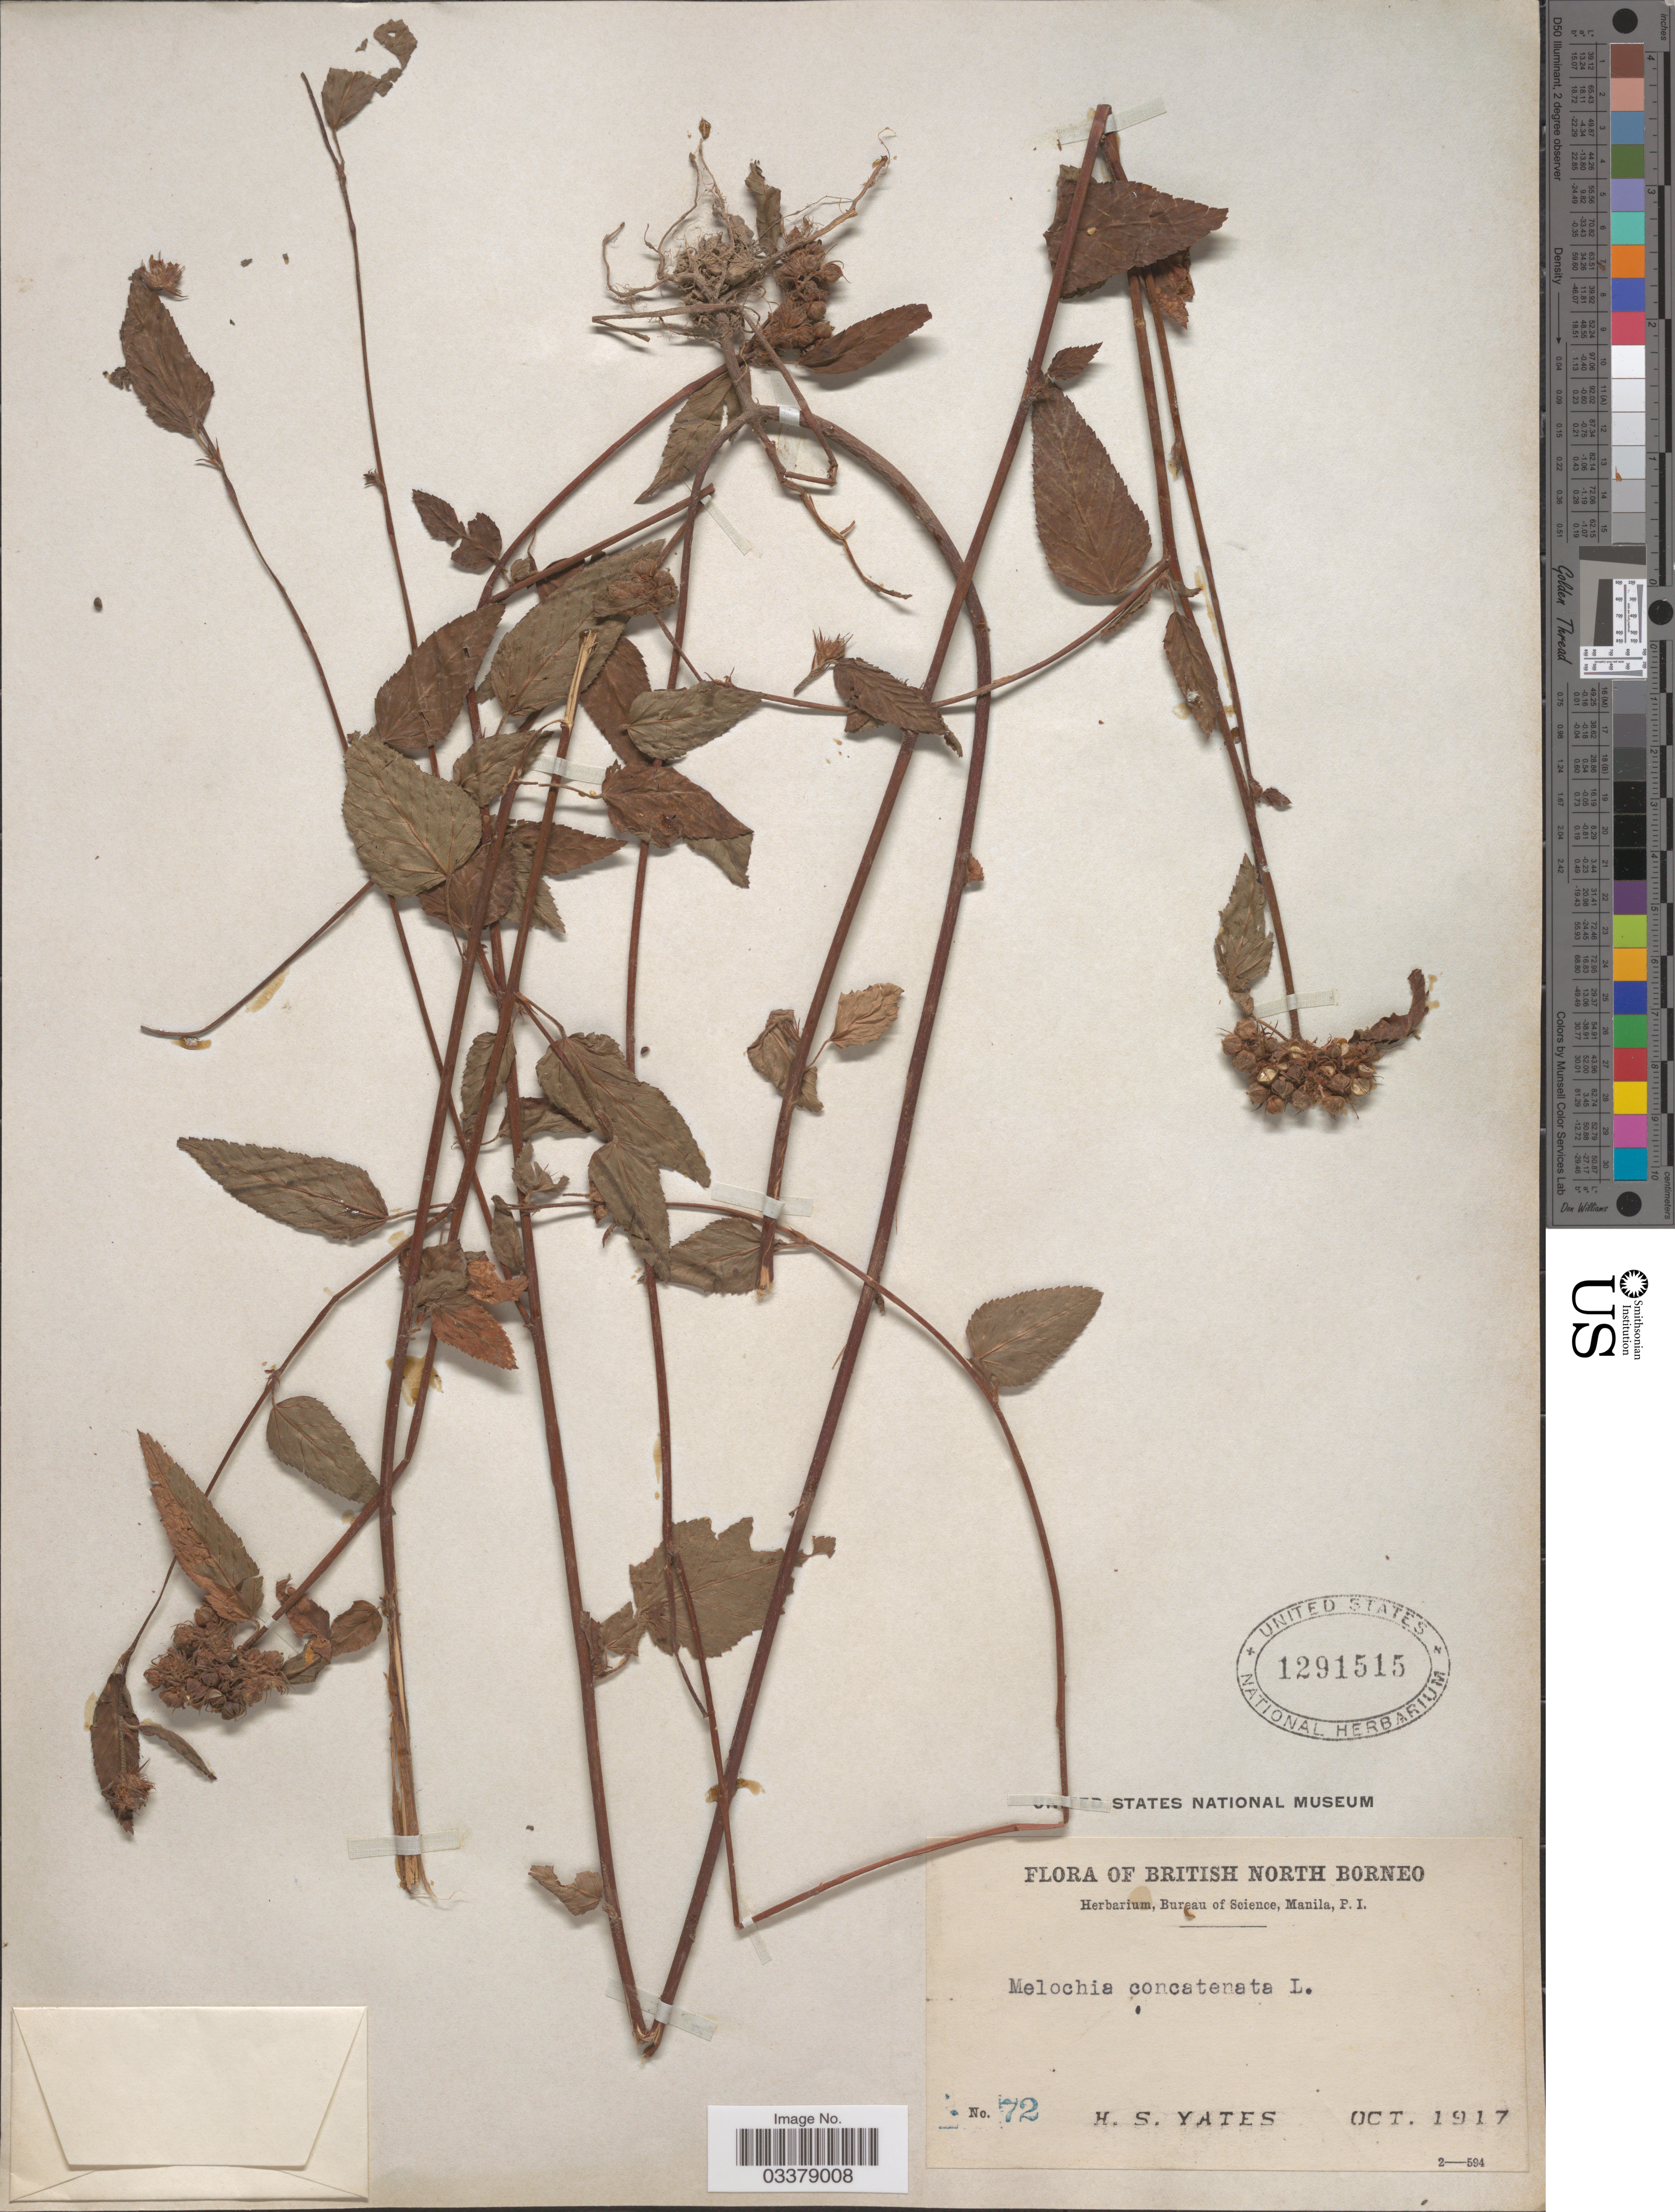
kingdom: Plantae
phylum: Tracheophyta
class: Magnoliopsida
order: Malvales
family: Malvaceae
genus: Melochia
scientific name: Melochia corchorifolia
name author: L.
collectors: H. S. Yates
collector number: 72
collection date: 1917-10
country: Malaysia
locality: British North Borneo.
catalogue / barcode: US 1291515